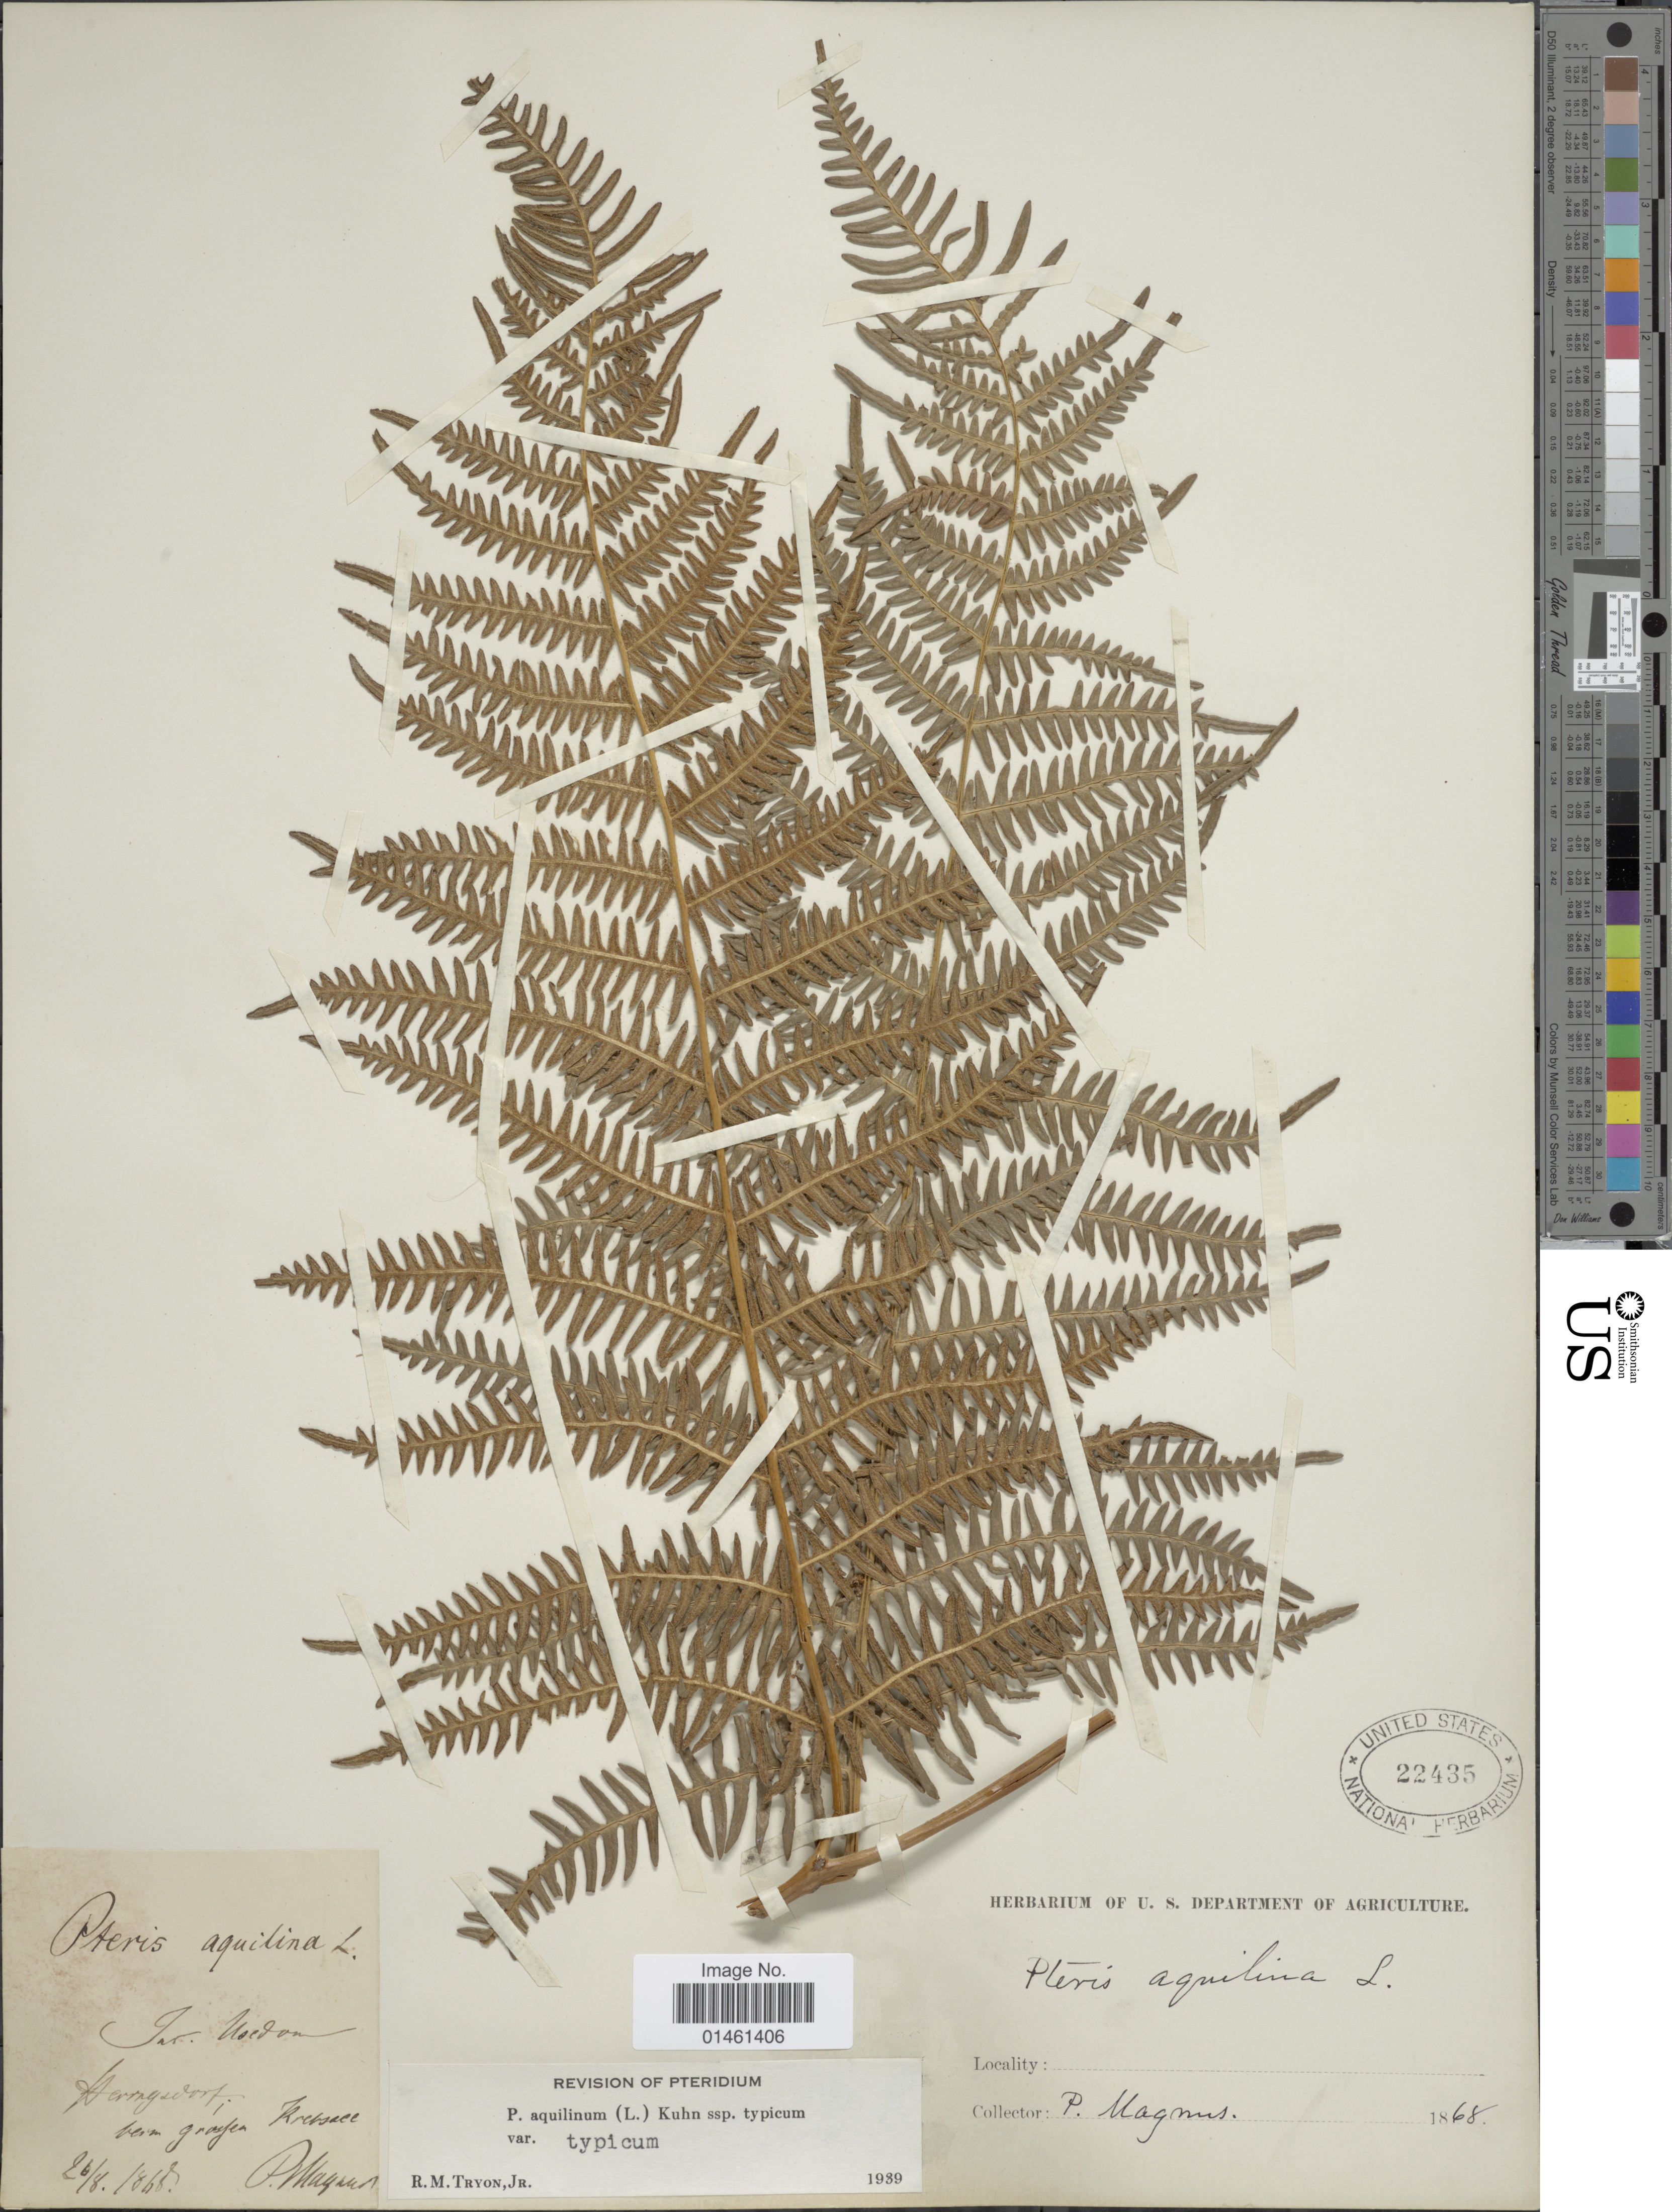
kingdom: Plantae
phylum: Tracheophyta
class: Polypodiopsida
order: Polypodiales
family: Dennstaedtiaceae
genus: Pteridium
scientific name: Pteridium aquilinum var. typicum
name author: R.M. Tryon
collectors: P. W. Magnus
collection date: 1868-08-20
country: Germany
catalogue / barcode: US 22435